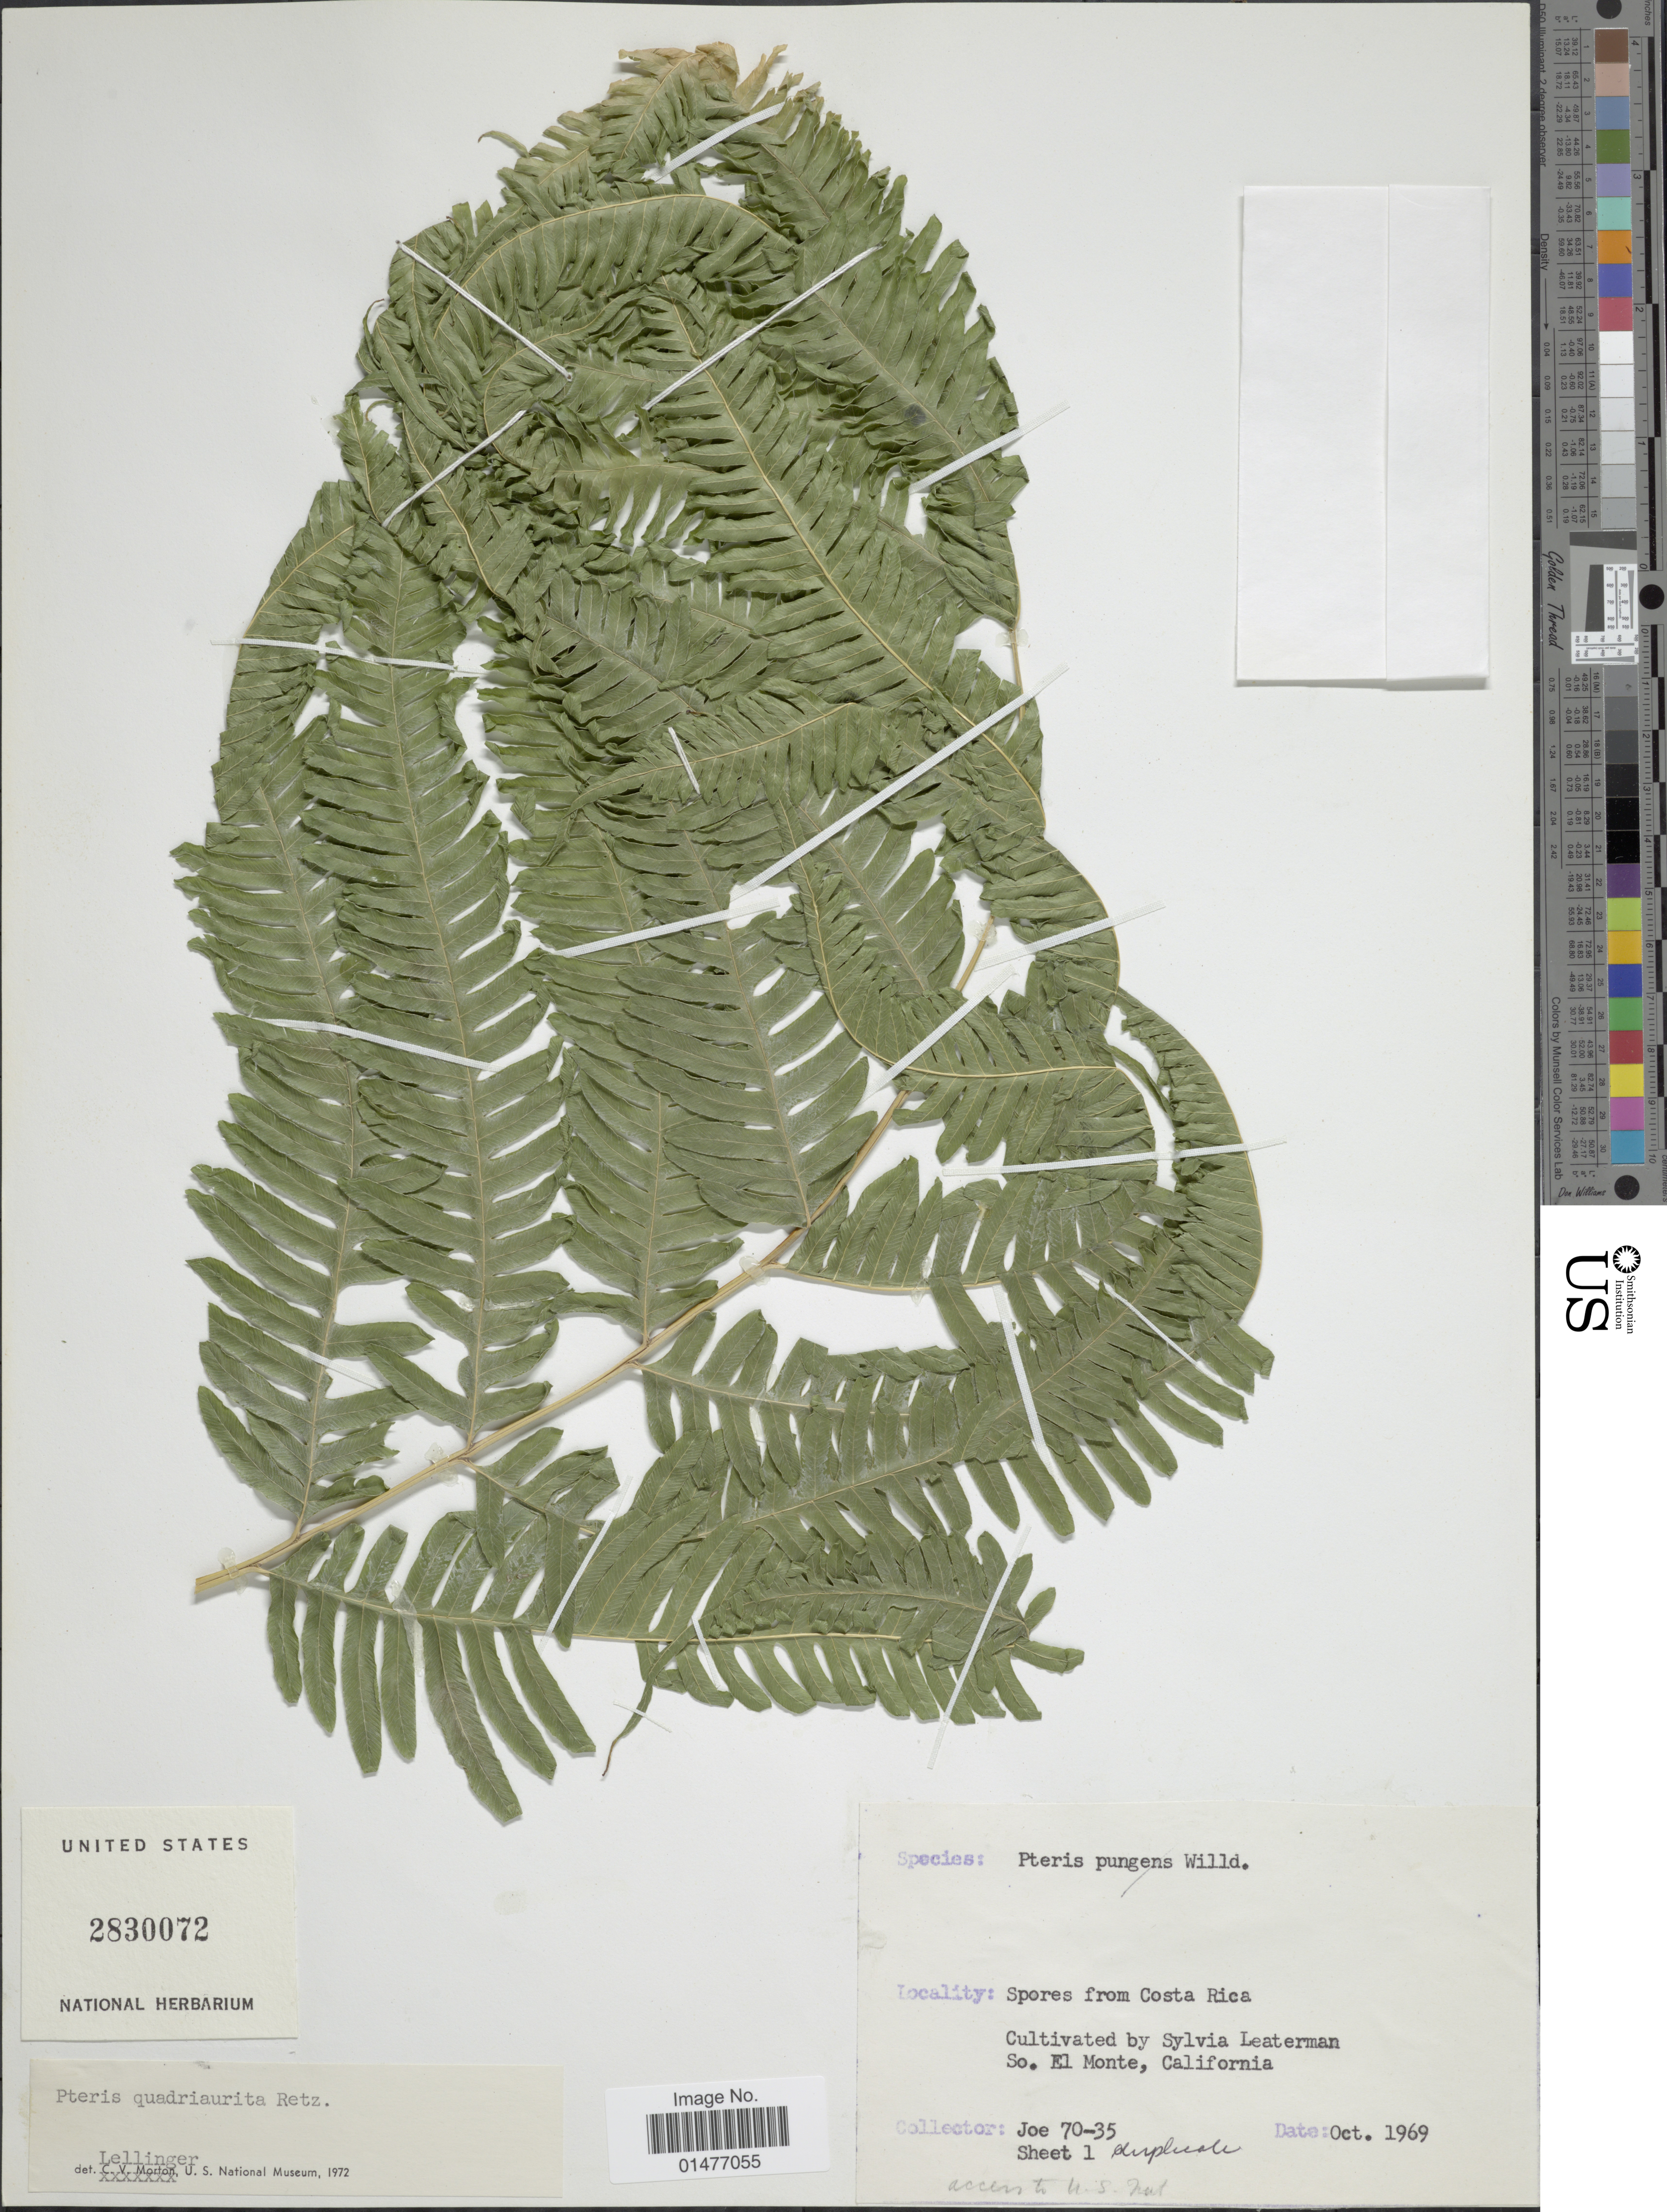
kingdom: Plantae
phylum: Tracheophyta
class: Polypodiopsida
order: Polypodiales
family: Pteridaceae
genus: Pteris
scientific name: Pteris quadriaurita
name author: Retz.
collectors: Joe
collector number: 70-35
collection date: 1969-10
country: Costa Rica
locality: Spores from Costa Rica, Cultivated by Sylvia Leaterman So. El Monte, California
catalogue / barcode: US 2830072